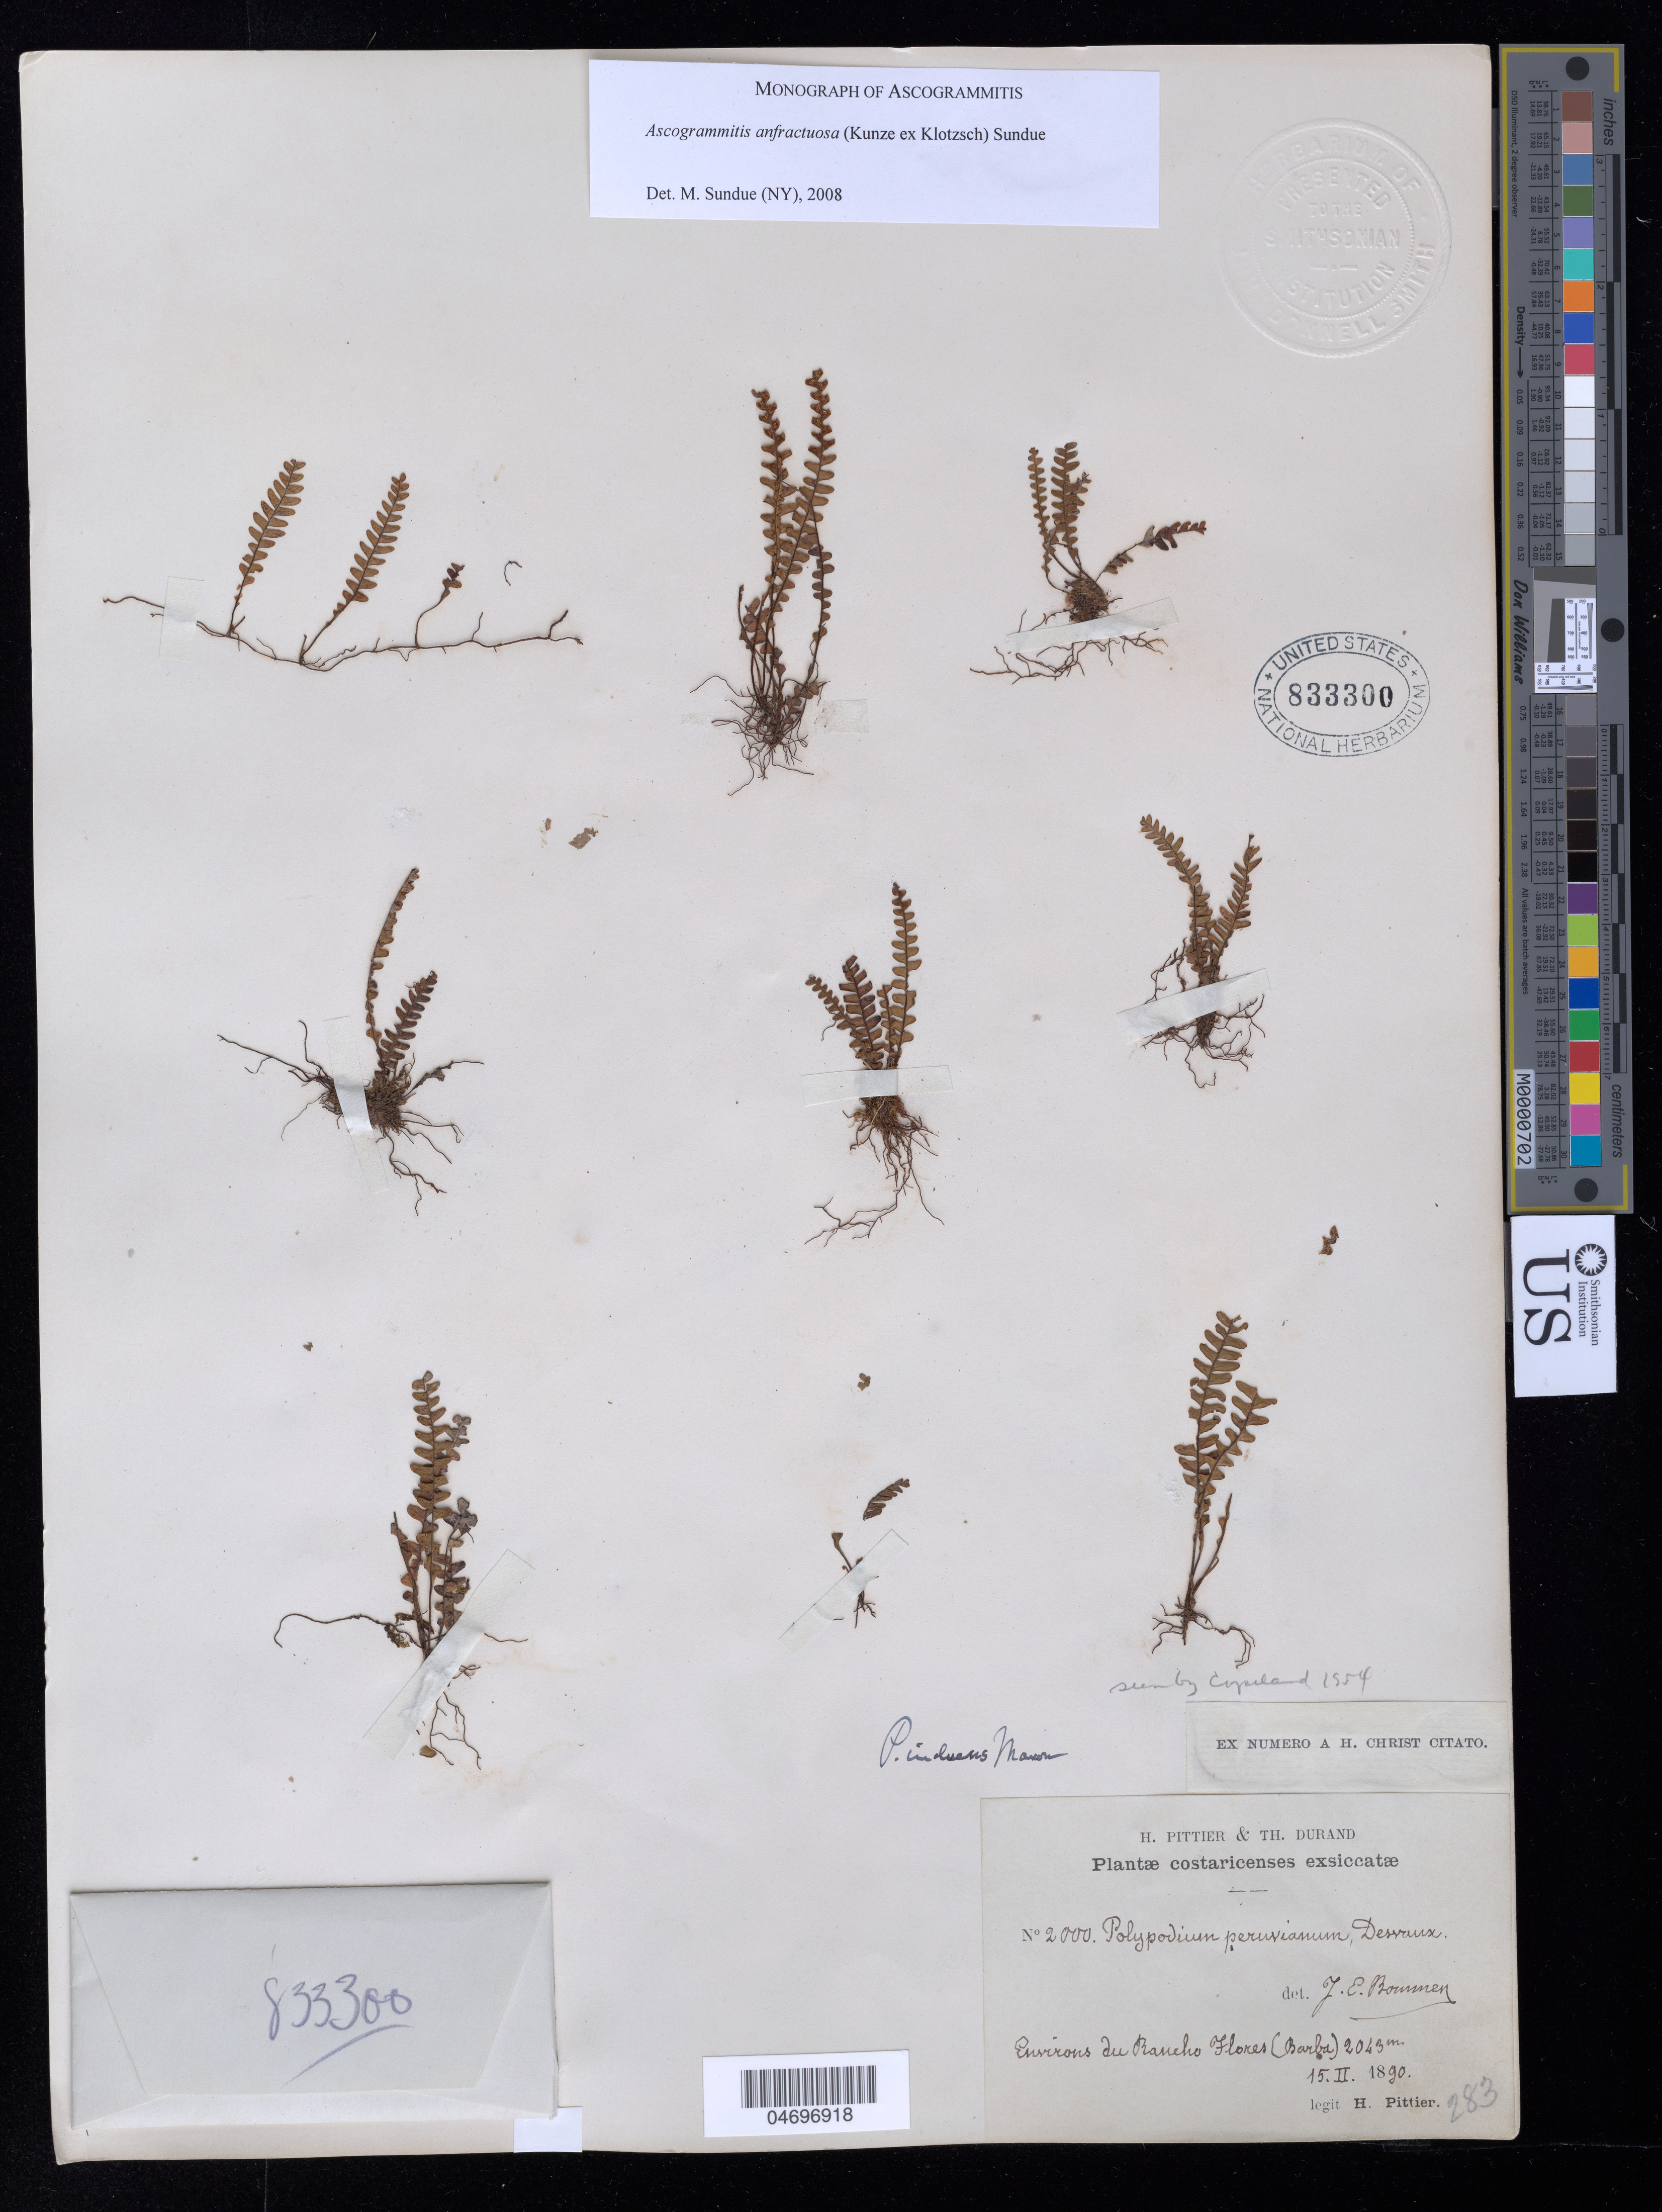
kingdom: Plantae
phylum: Tracheophyta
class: Polypodiopsida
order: Polypodiales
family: Polypodiaceae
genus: Ascogrammitis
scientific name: Ascogrammitis anfractuosa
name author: (Kunze ex Klotzsch) Sundue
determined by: Sundue, Michael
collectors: H. F. Pittier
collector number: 2000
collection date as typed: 15 Feb 1890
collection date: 1890-02-15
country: Costa Rica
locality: Rancho Flores (Barba)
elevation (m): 2043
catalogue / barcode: US 833300